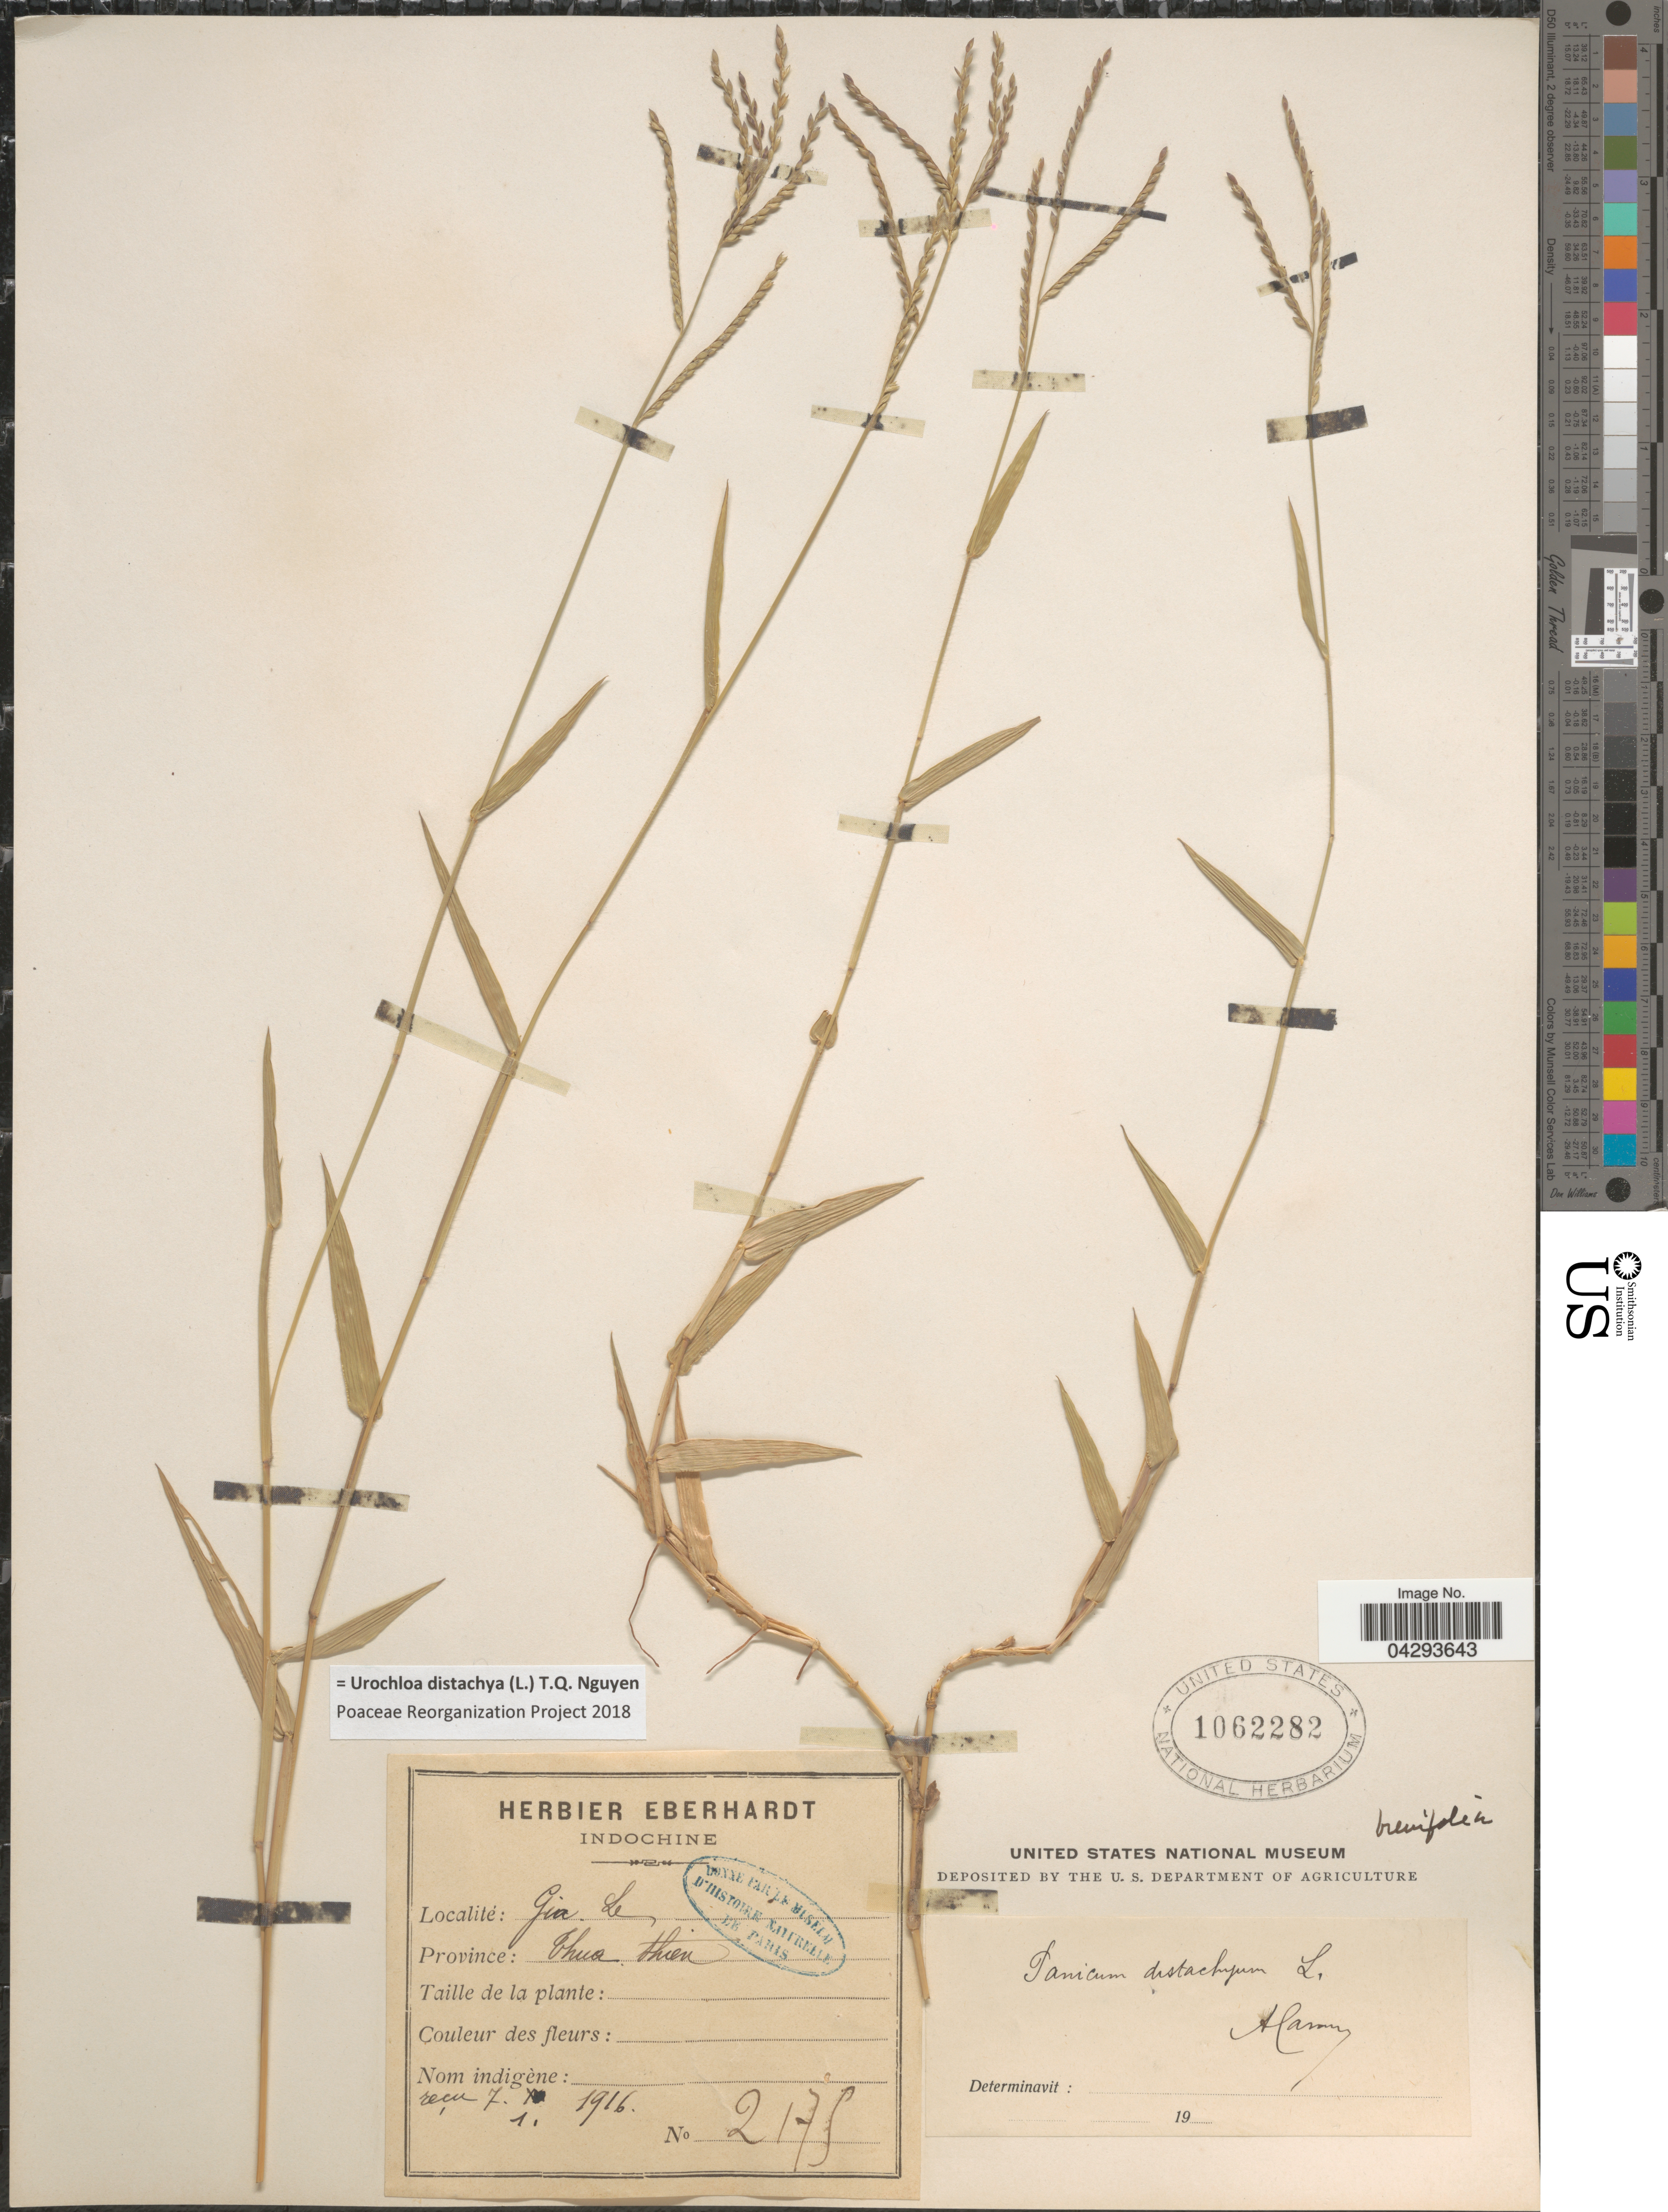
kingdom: Plantae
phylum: Tracheophyta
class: Liliopsida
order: Poales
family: Poaceae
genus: Urochloa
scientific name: Urochloa distachya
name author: (L.) T.Q. Nguyen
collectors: ex herb. Eberhardt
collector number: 2175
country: Vietnam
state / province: Thua Thien-Hue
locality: Gia Le. Province: Thua-thien.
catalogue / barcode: US 1062282